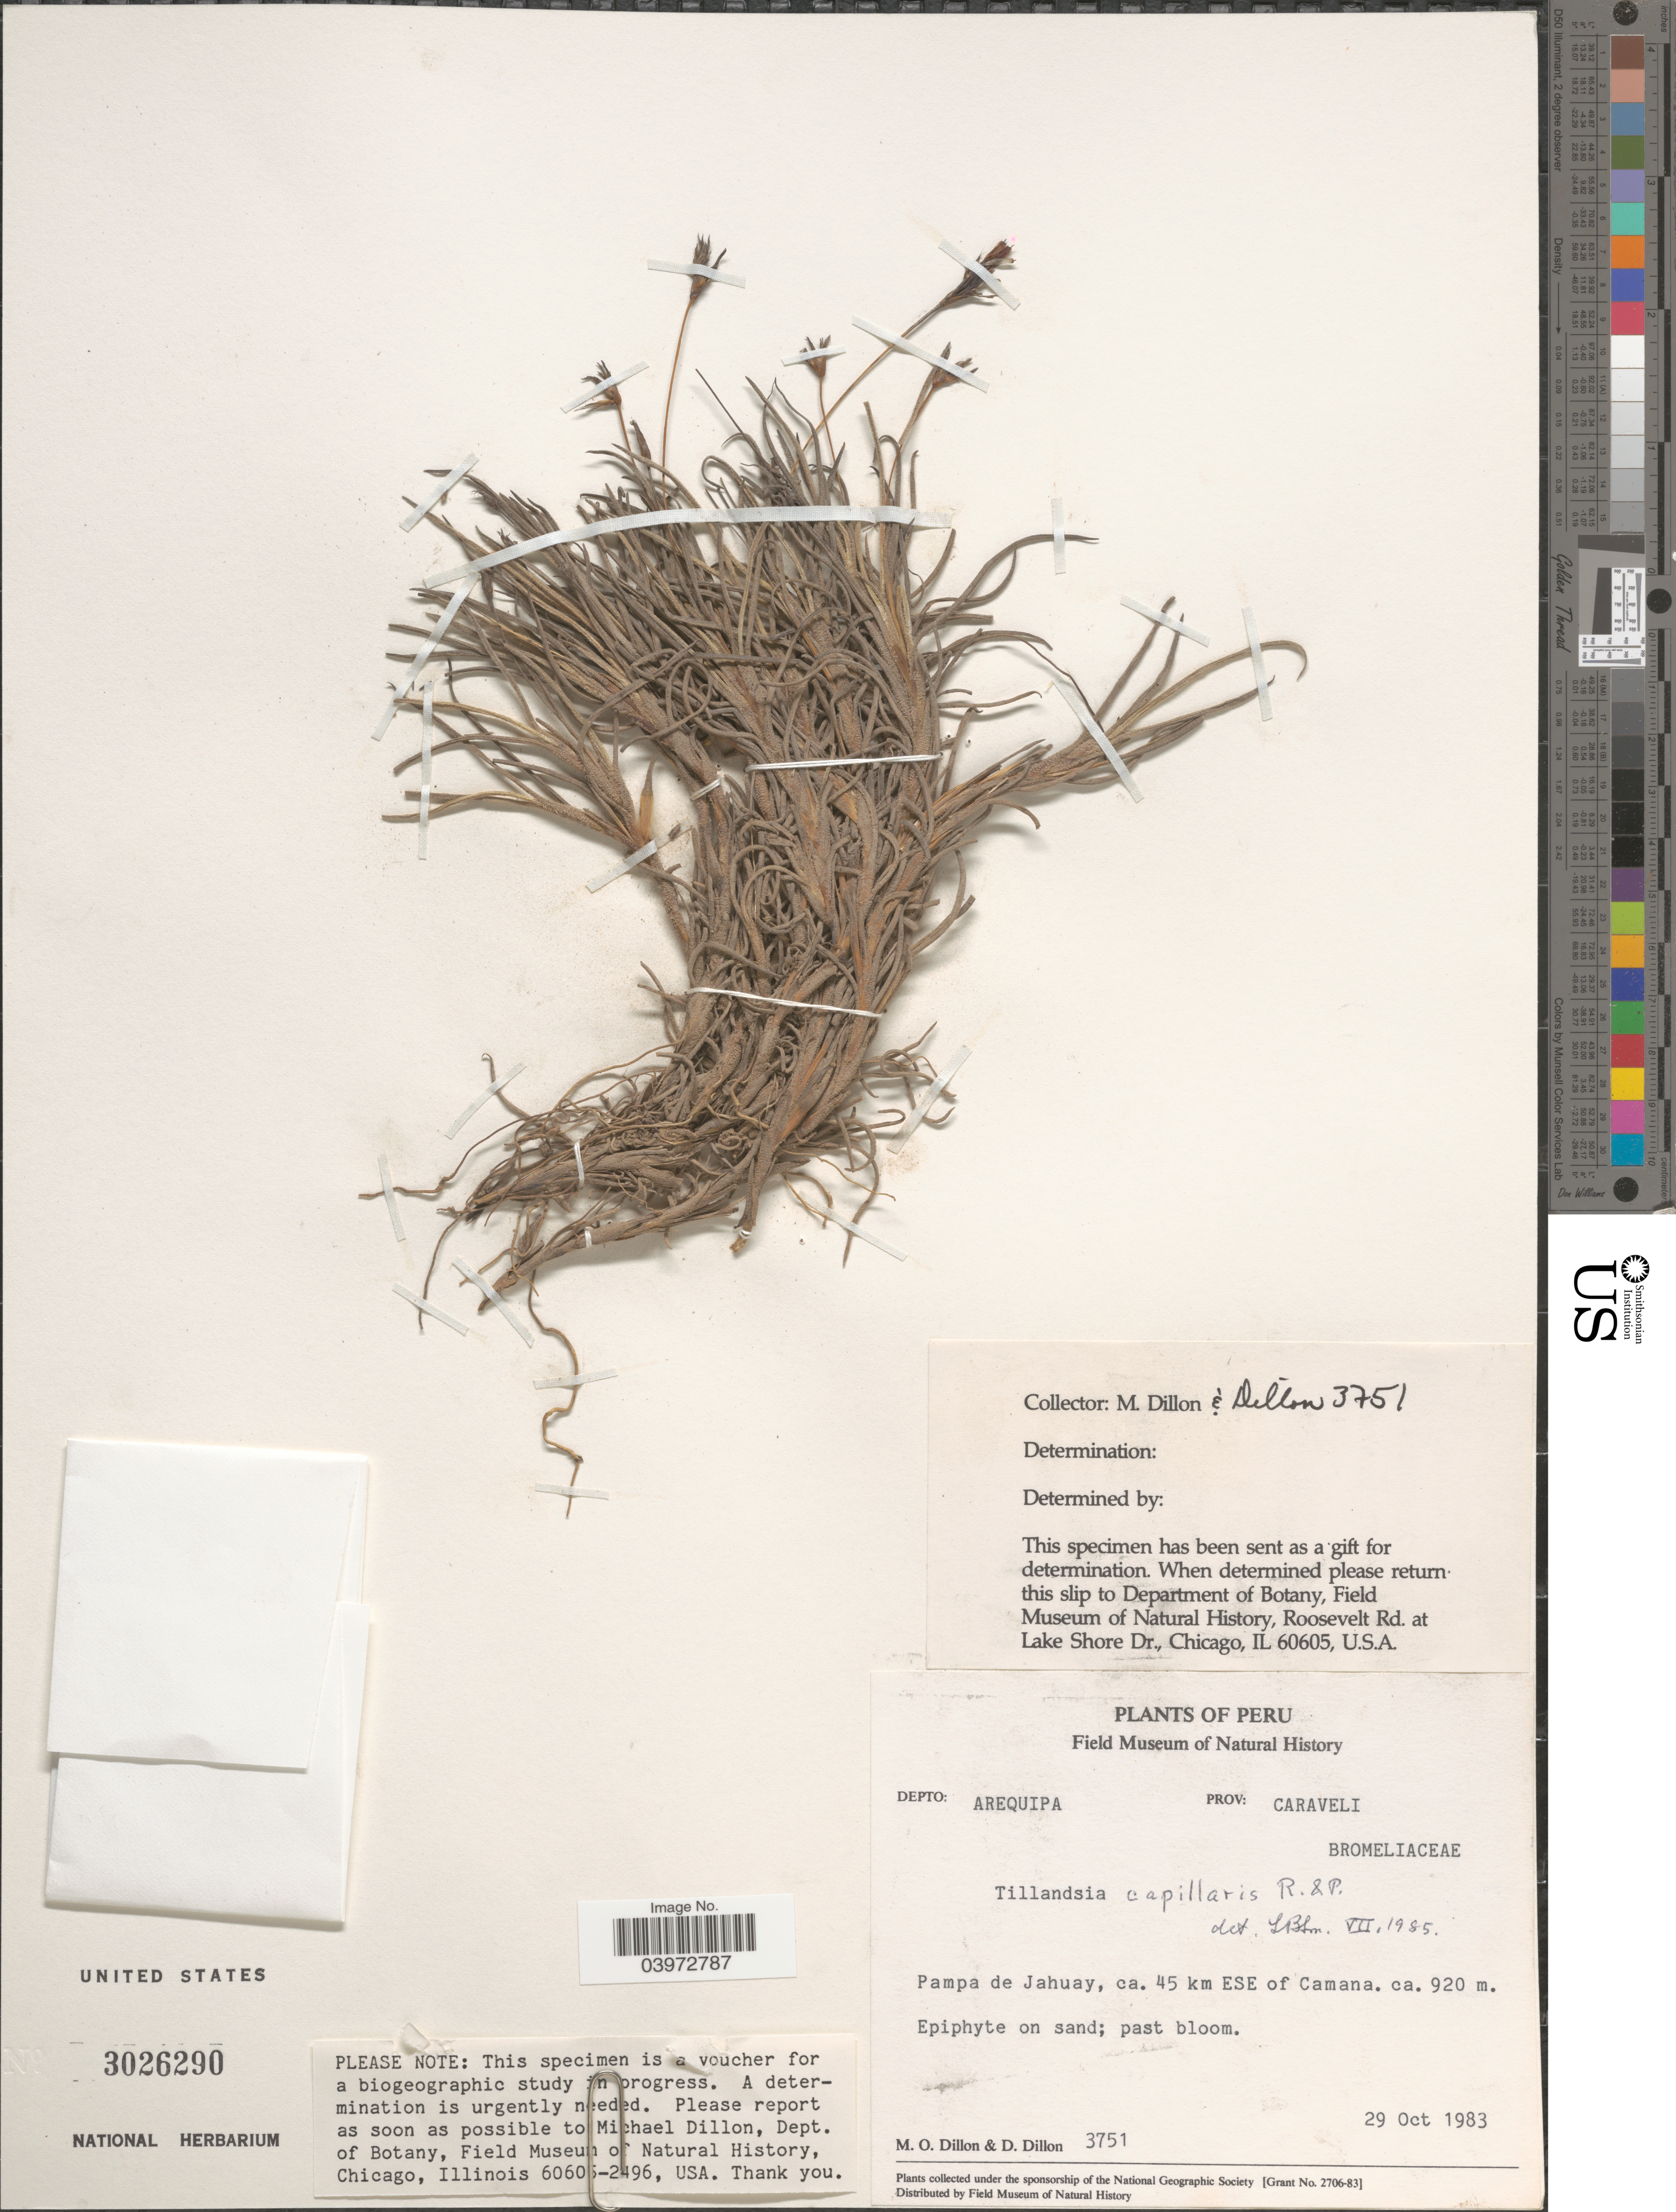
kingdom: Plantae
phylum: Tracheophyta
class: Liliopsida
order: Poales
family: Bromeliaceae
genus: Tillandsia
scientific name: Tillandsia capillaris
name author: Ruiz & Pav.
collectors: M. O. Dillon & D. Dillon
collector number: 3751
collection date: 1983-10-29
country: Peru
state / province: Arequipa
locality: Depto.: Arequipa. Prov: Caraveli. Pampa de Jahuay, ca. 45 km ESE of Camana.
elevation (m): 920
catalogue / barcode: US 3026290